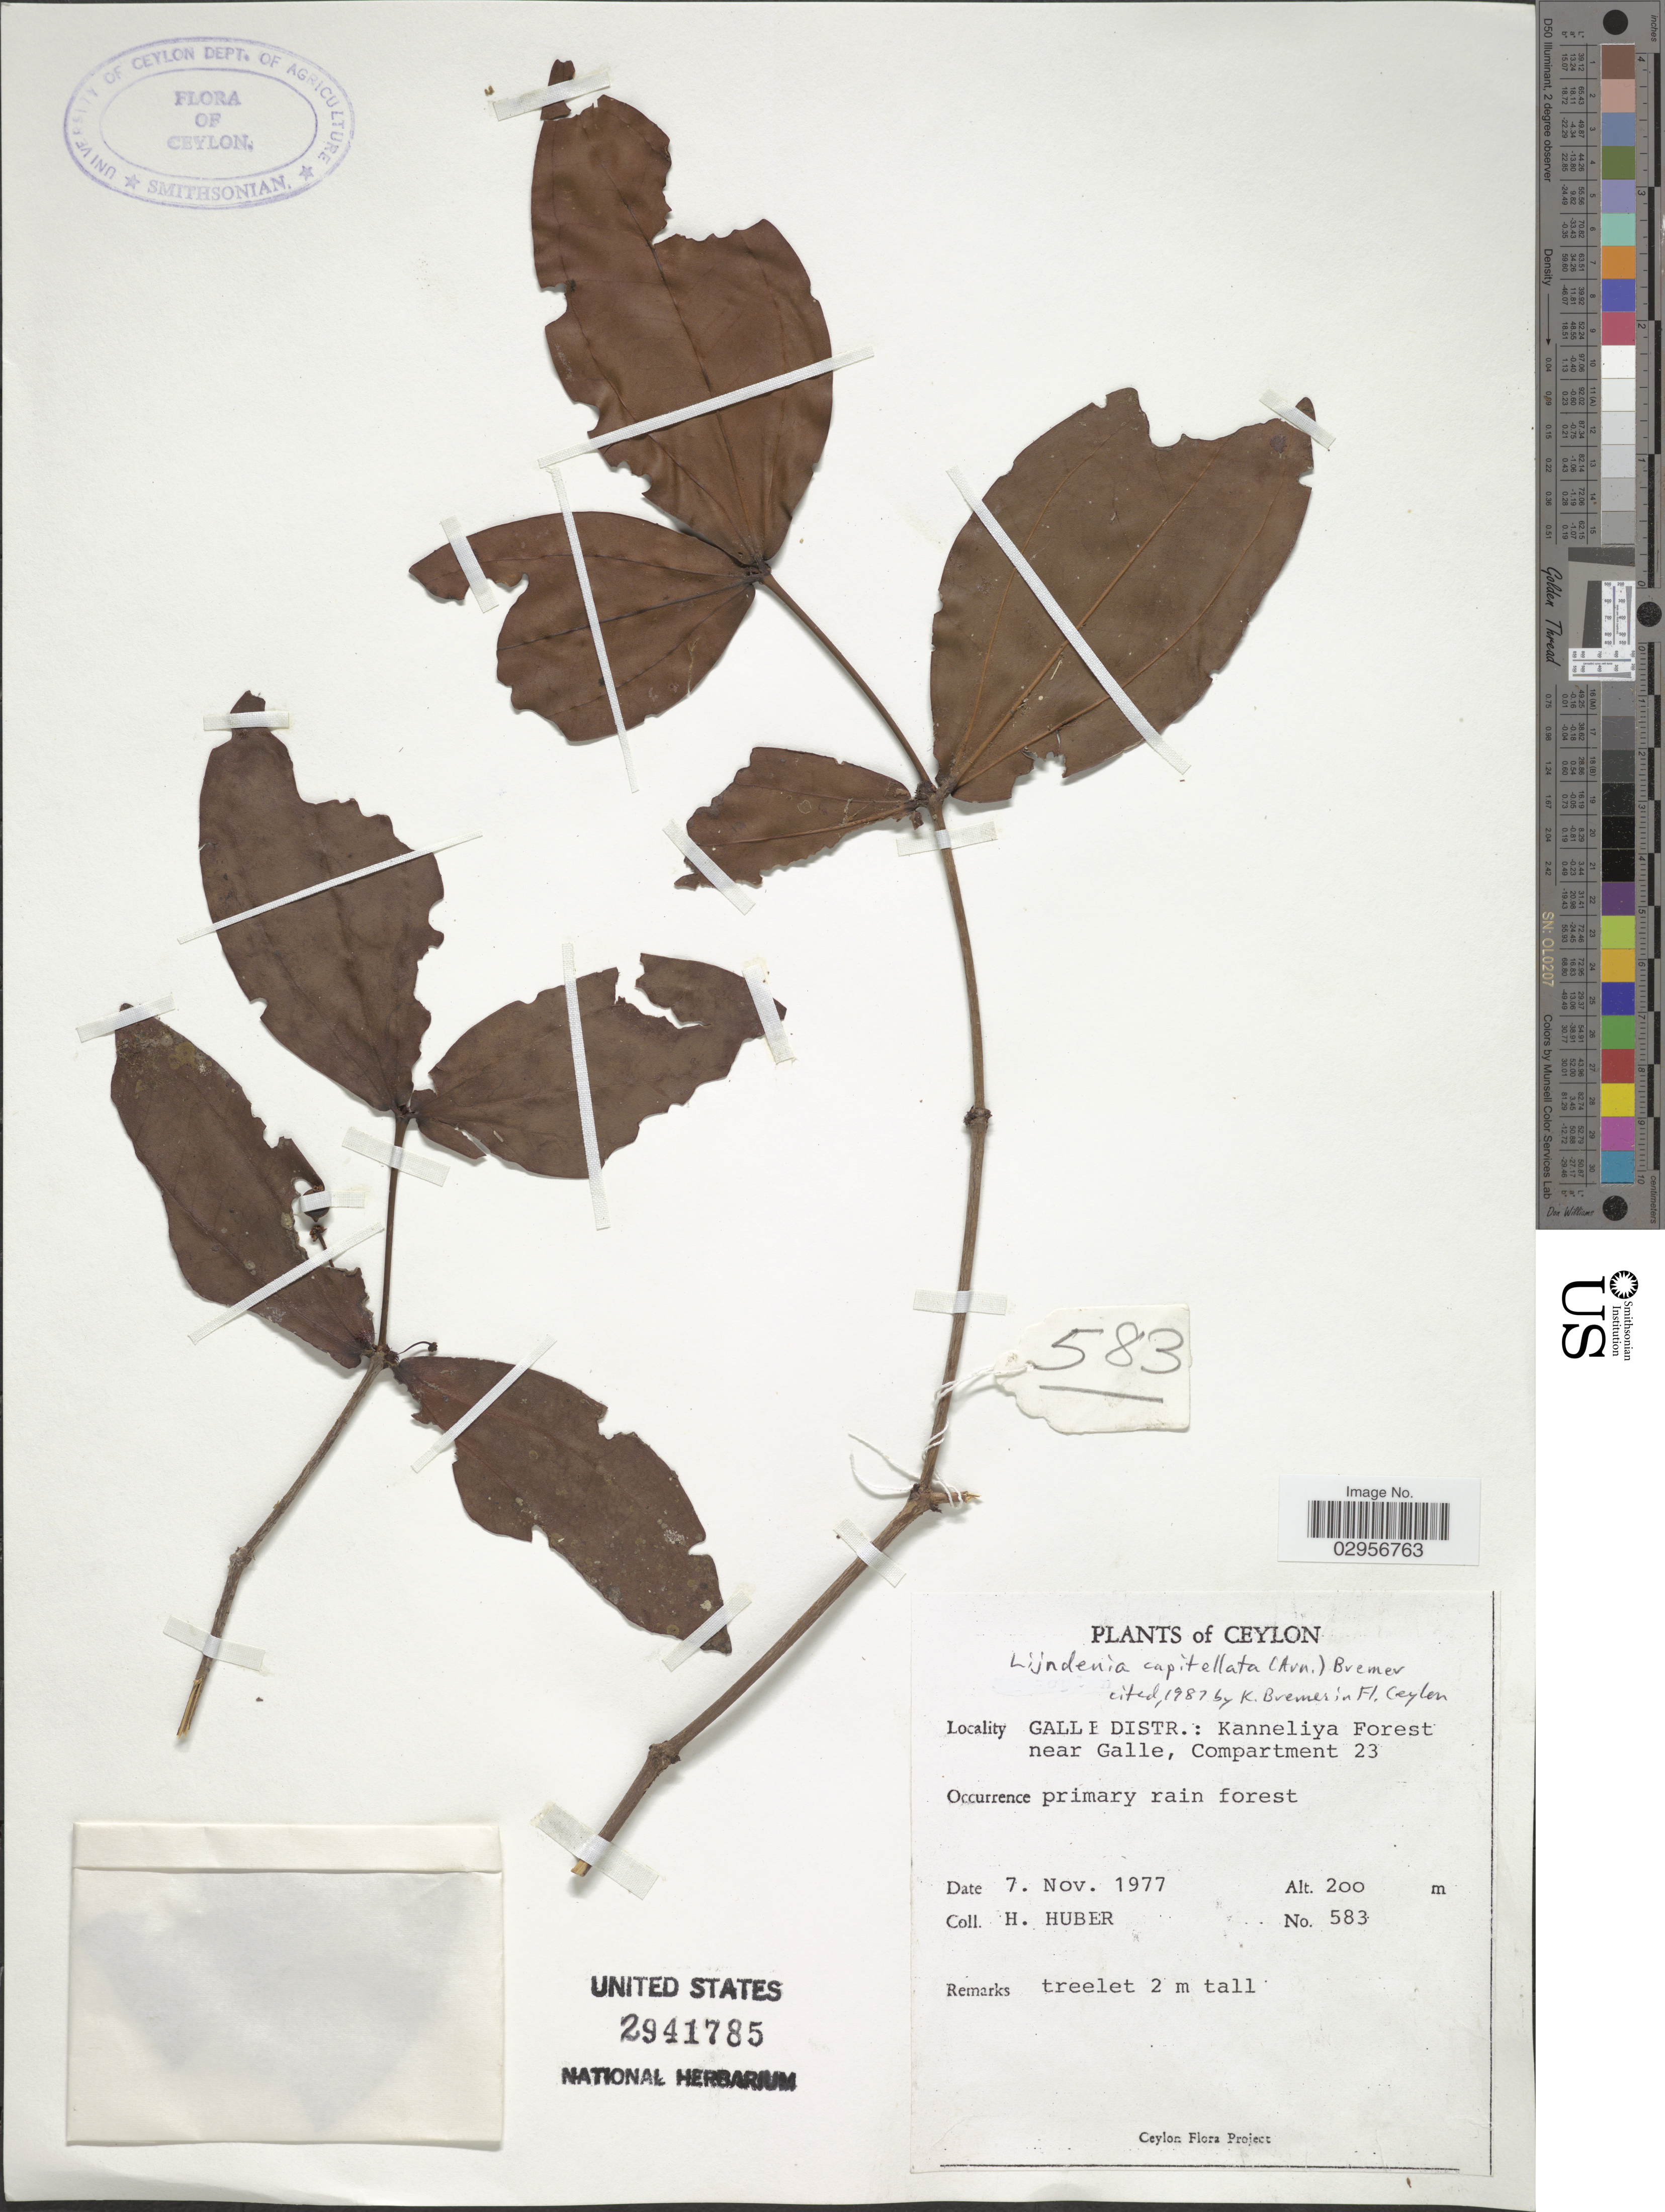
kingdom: Plantae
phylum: Tracheophyta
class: Magnoliopsida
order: Myrtales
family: Melastomataceae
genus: Lijndenia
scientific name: Lijndenia capitellata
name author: K. Bremer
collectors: H. Huber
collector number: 583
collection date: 1977-11-07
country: Sri Lanka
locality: Ceylon, Galle Distr.: Kanneliya Forest near Galle, Compartment 23.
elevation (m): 200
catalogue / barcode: US 2941785